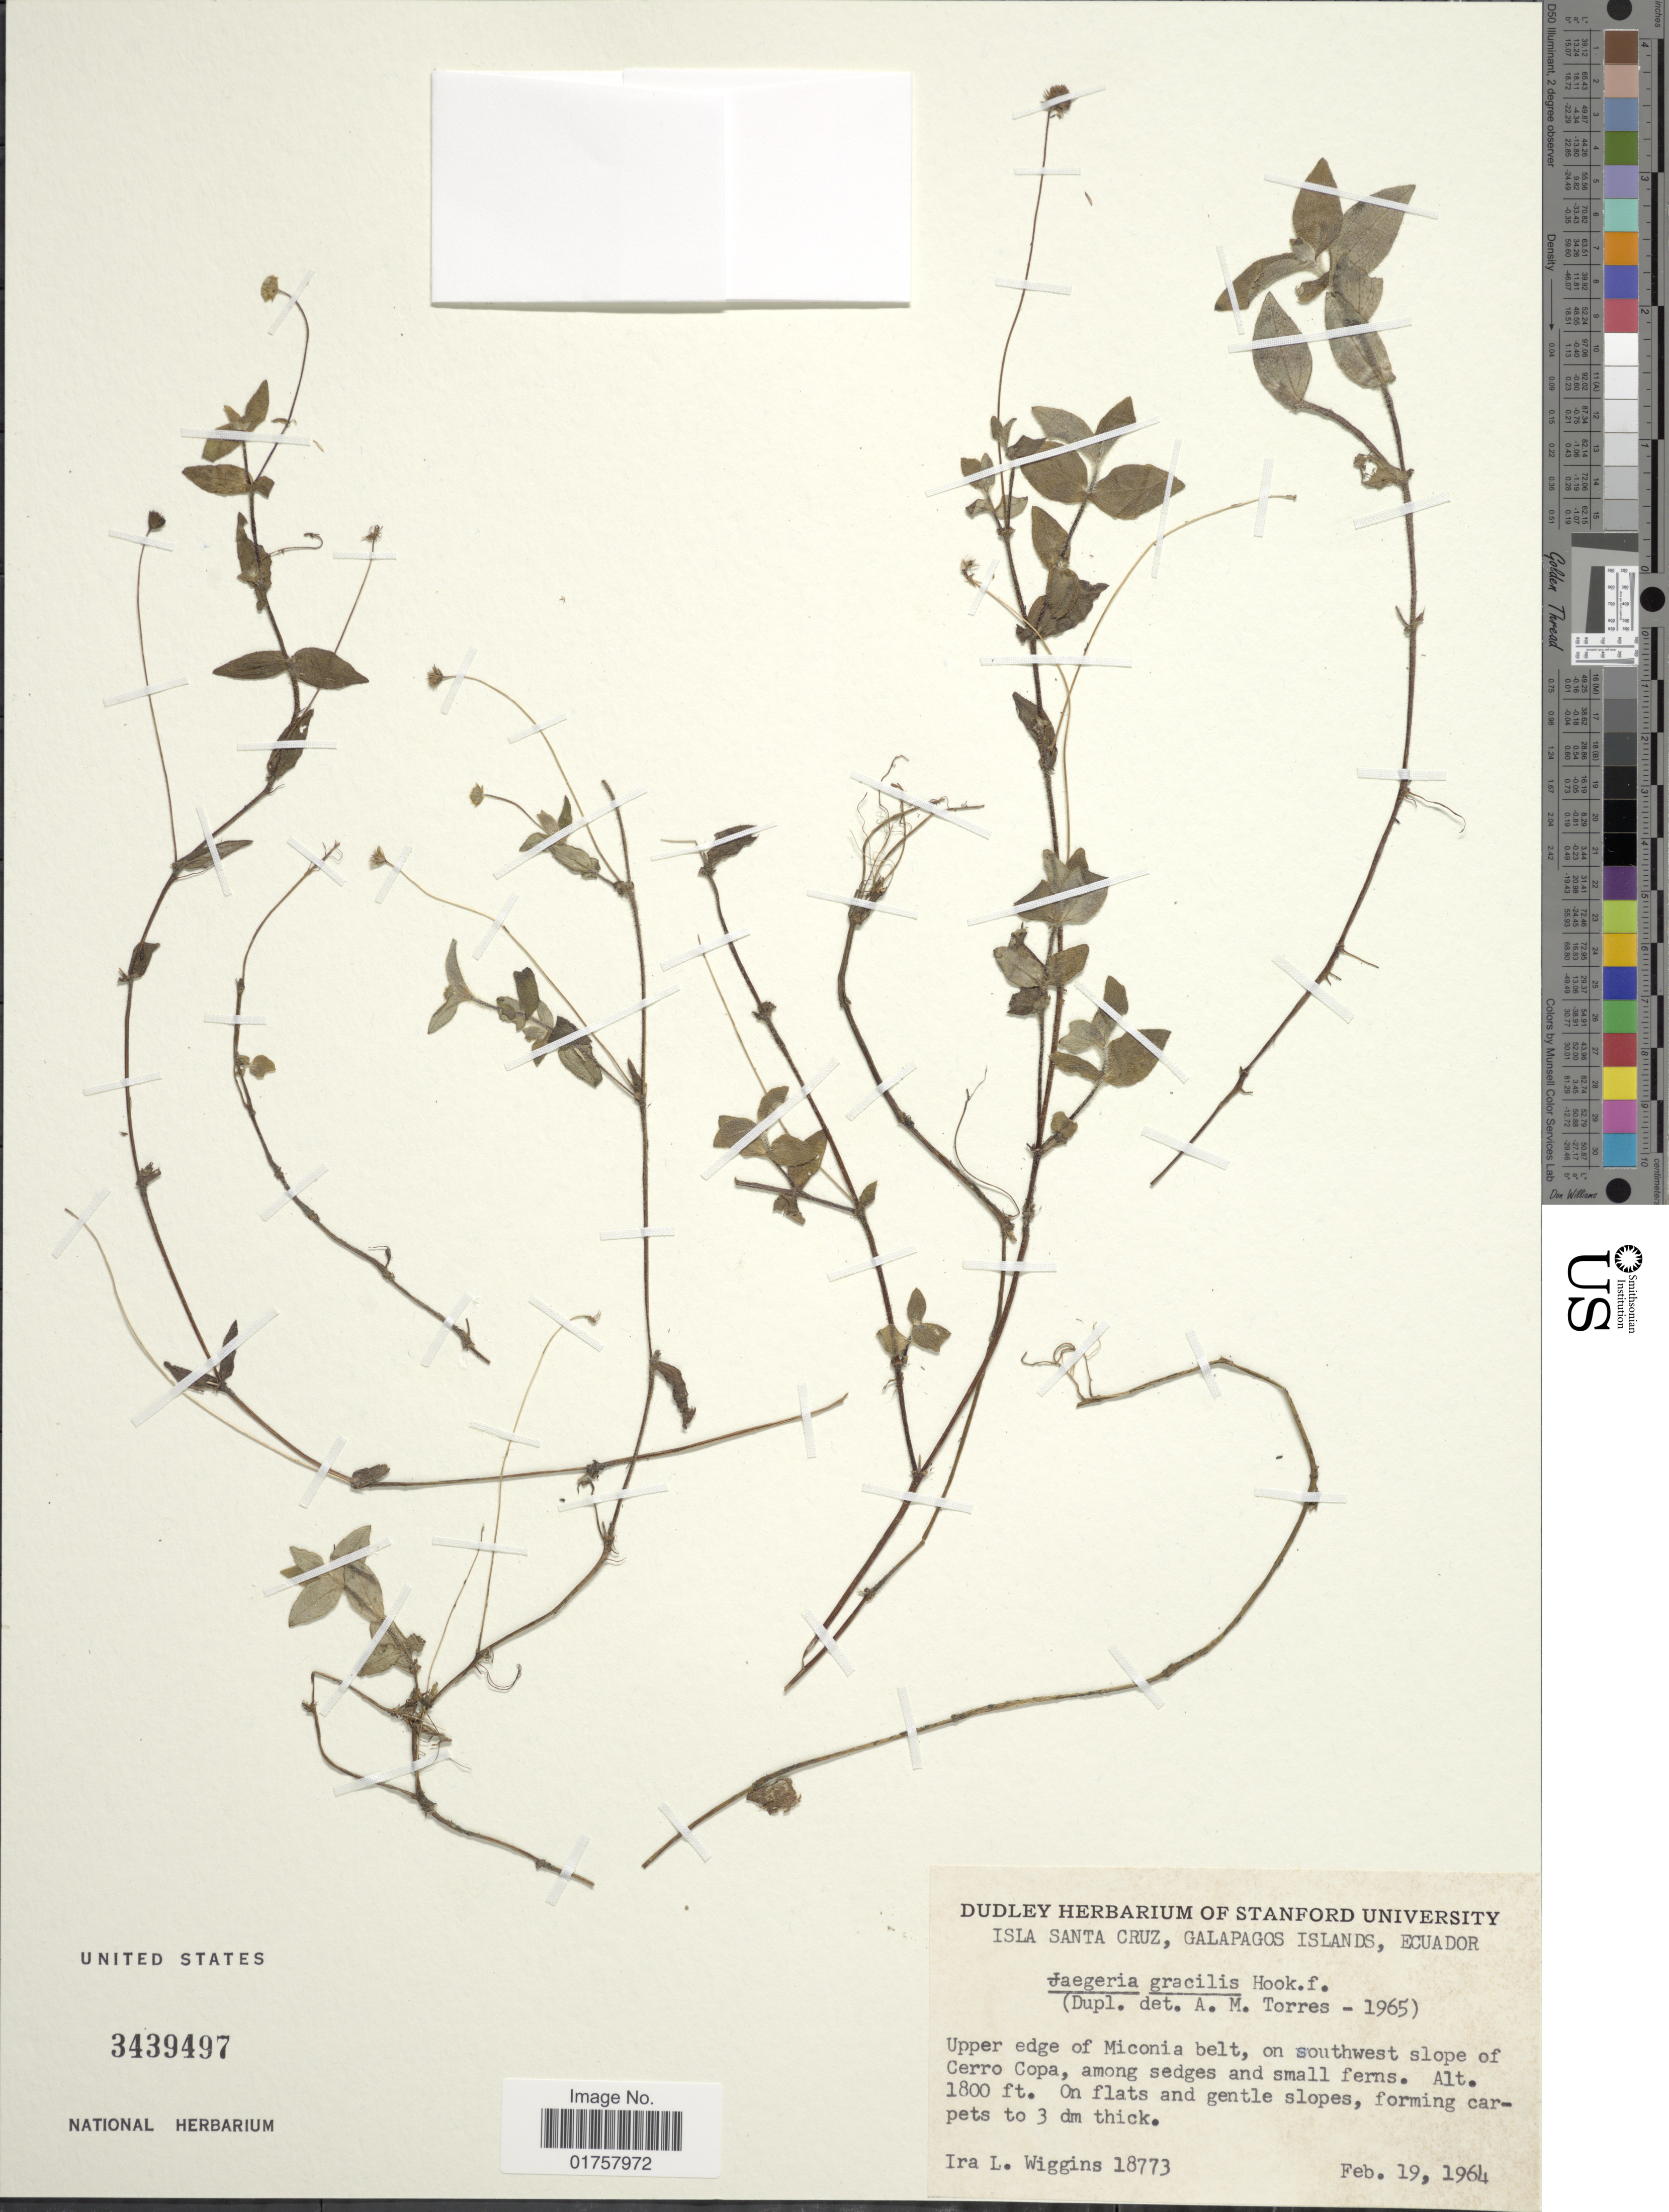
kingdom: Plantae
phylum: Tracheophyta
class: Magnoliopsida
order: Asterales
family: Asteraceae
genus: Jaegeria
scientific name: Jaegeria gracilis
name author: Hook. f.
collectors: I. L. Wiggins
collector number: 18773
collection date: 1964-02-19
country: Ecuador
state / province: Colón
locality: Isla Santa Cruz, Galapagos Islands, Upper edge of Miconia belt, on southwest slope of Cerro Copa, among sedges and small ferns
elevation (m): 549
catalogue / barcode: US 3439497